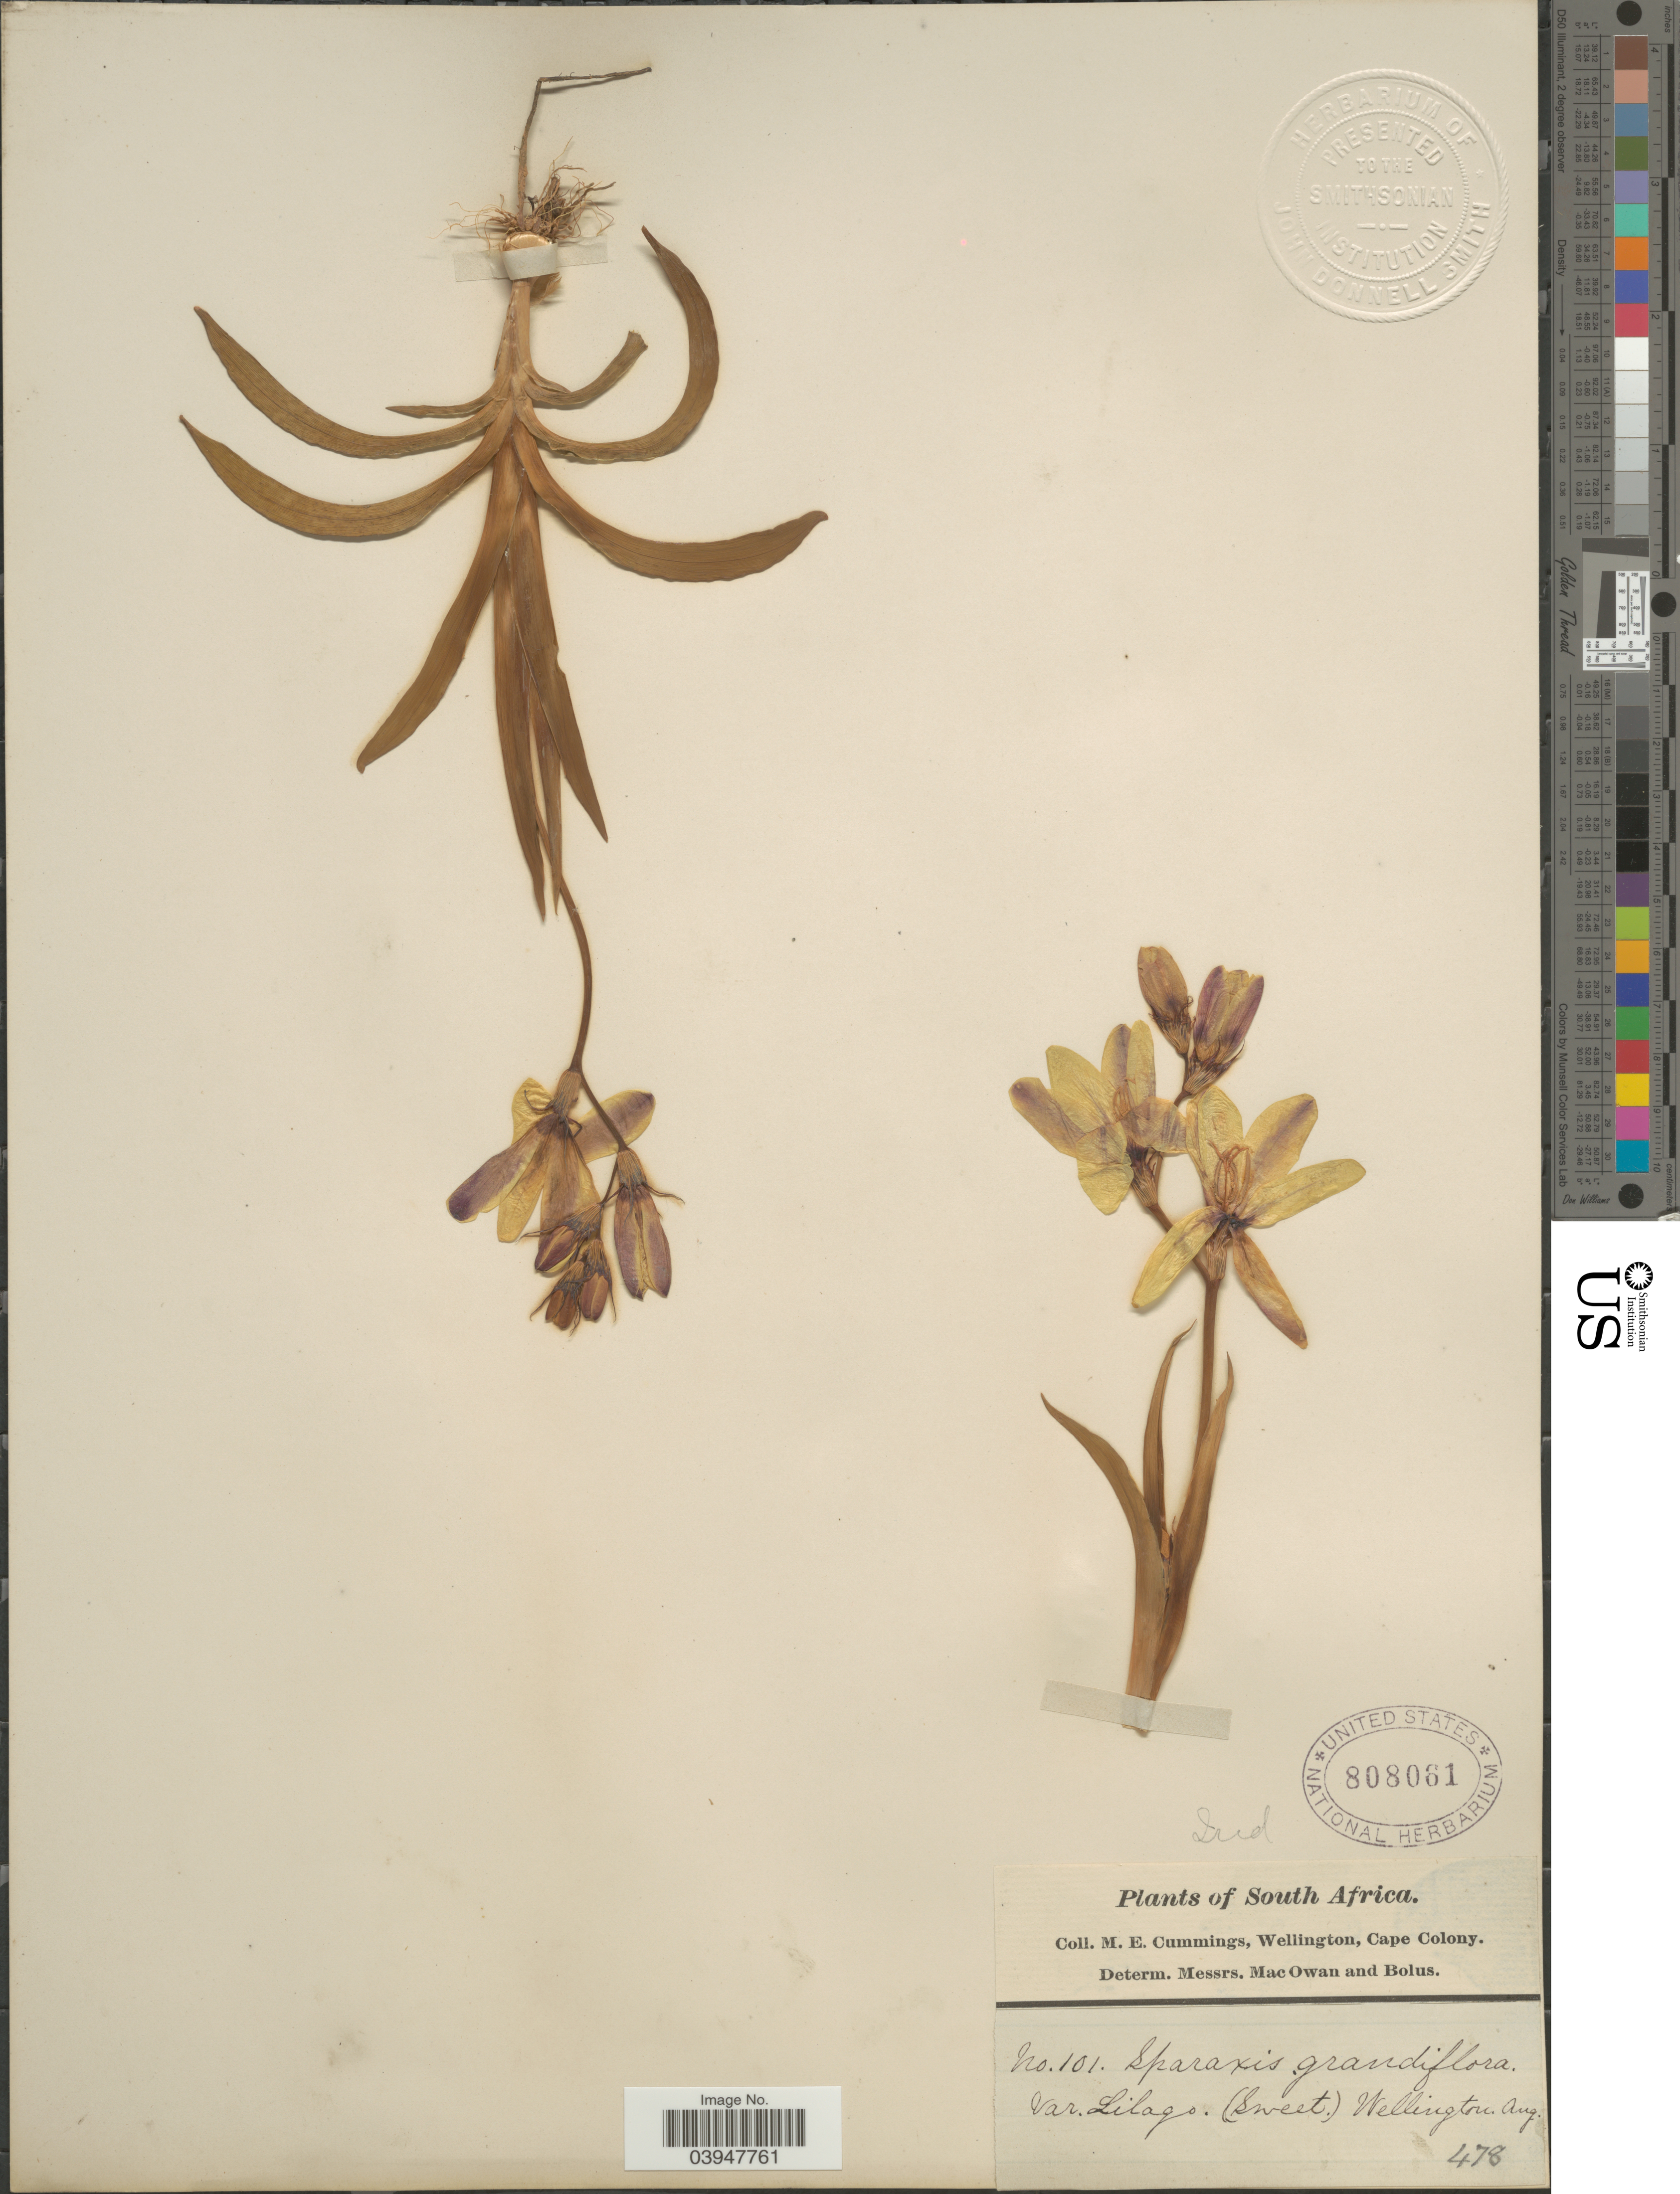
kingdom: Plantae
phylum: Tracheophyta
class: Liliopsida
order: Asparagales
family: Iridaceae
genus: Sparaxis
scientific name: Sparaxis grandiflora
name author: Ker Gawl.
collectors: M. E. Cummings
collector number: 101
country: South Africa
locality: Wellington.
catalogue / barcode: US 808061